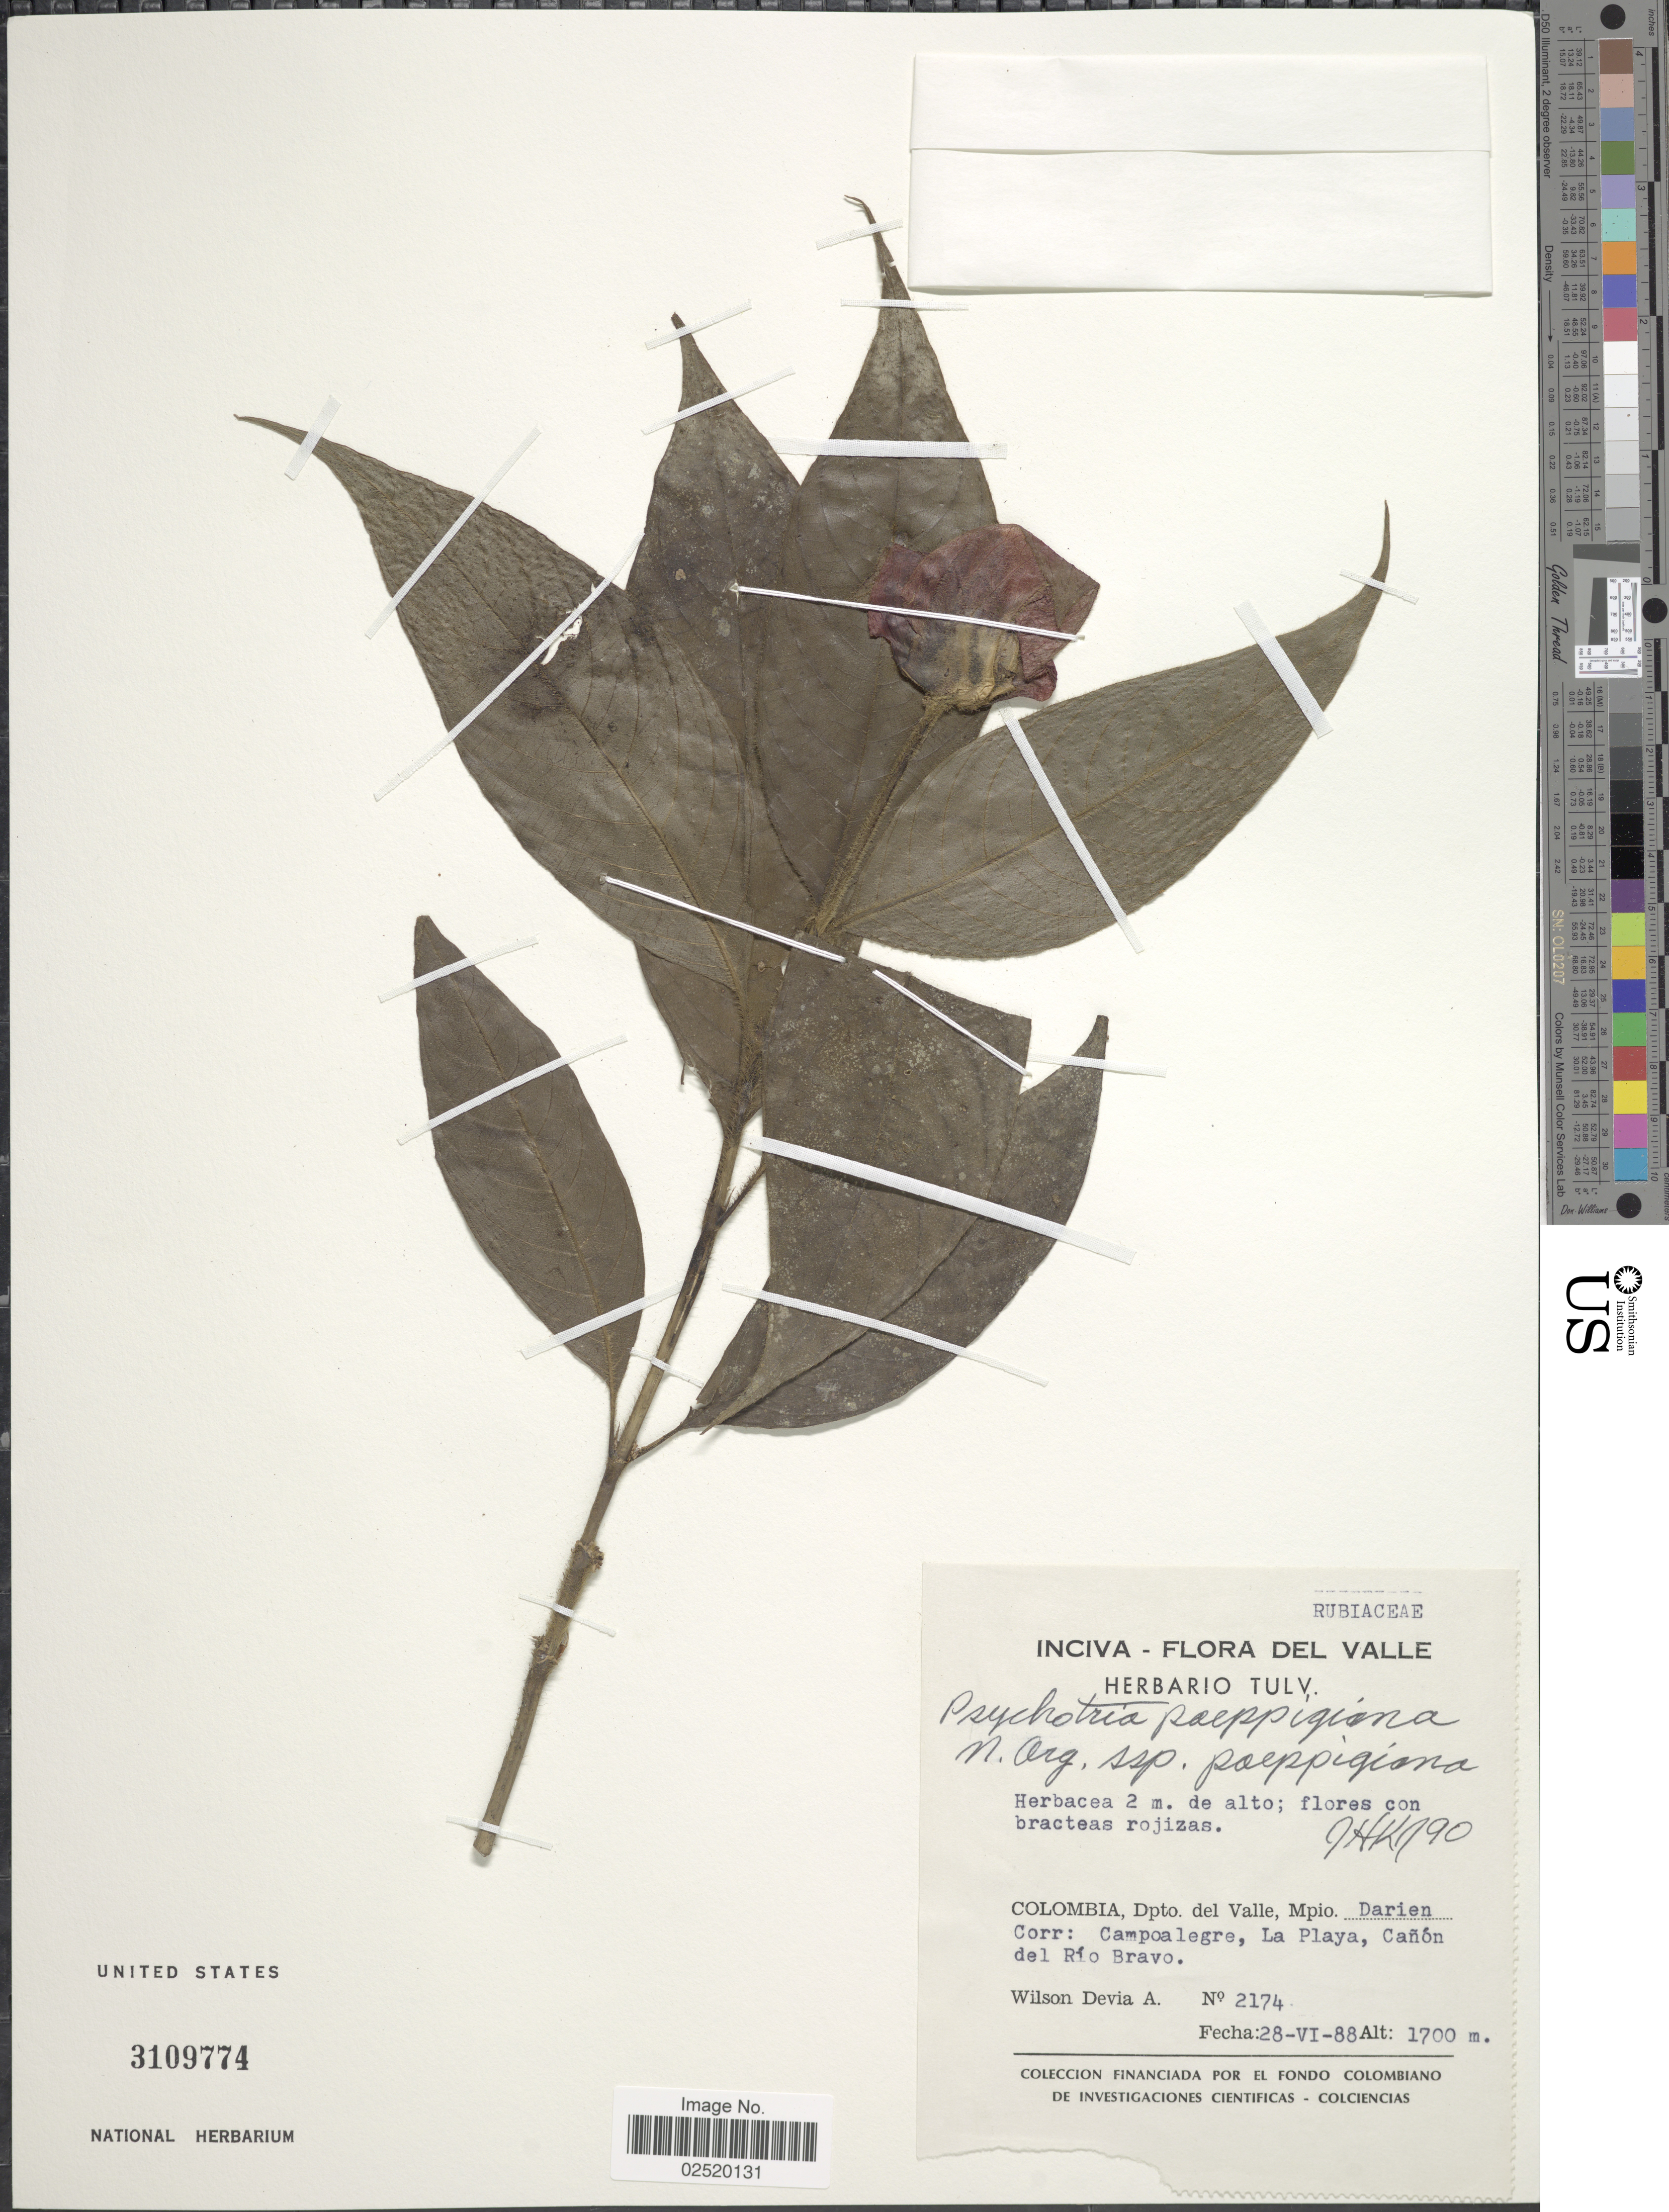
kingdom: Plantae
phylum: Tracheophyta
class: Magnoliopsida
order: Gentianales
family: Rubiaceae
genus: Psychotria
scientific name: Psychotria poeppigiana subsp. poeppigiana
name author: Müll. Arg.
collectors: W. Devia A.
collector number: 2174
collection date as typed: Transcribed d/m/y: 28/6/88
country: Colombia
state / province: Valle del Cauca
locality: Colombia, Dpto. del Valle: Mpio. Darien Corr.: Campoalegre, La Playa, Canon del Rio Bravo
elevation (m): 1700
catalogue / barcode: US 3109774